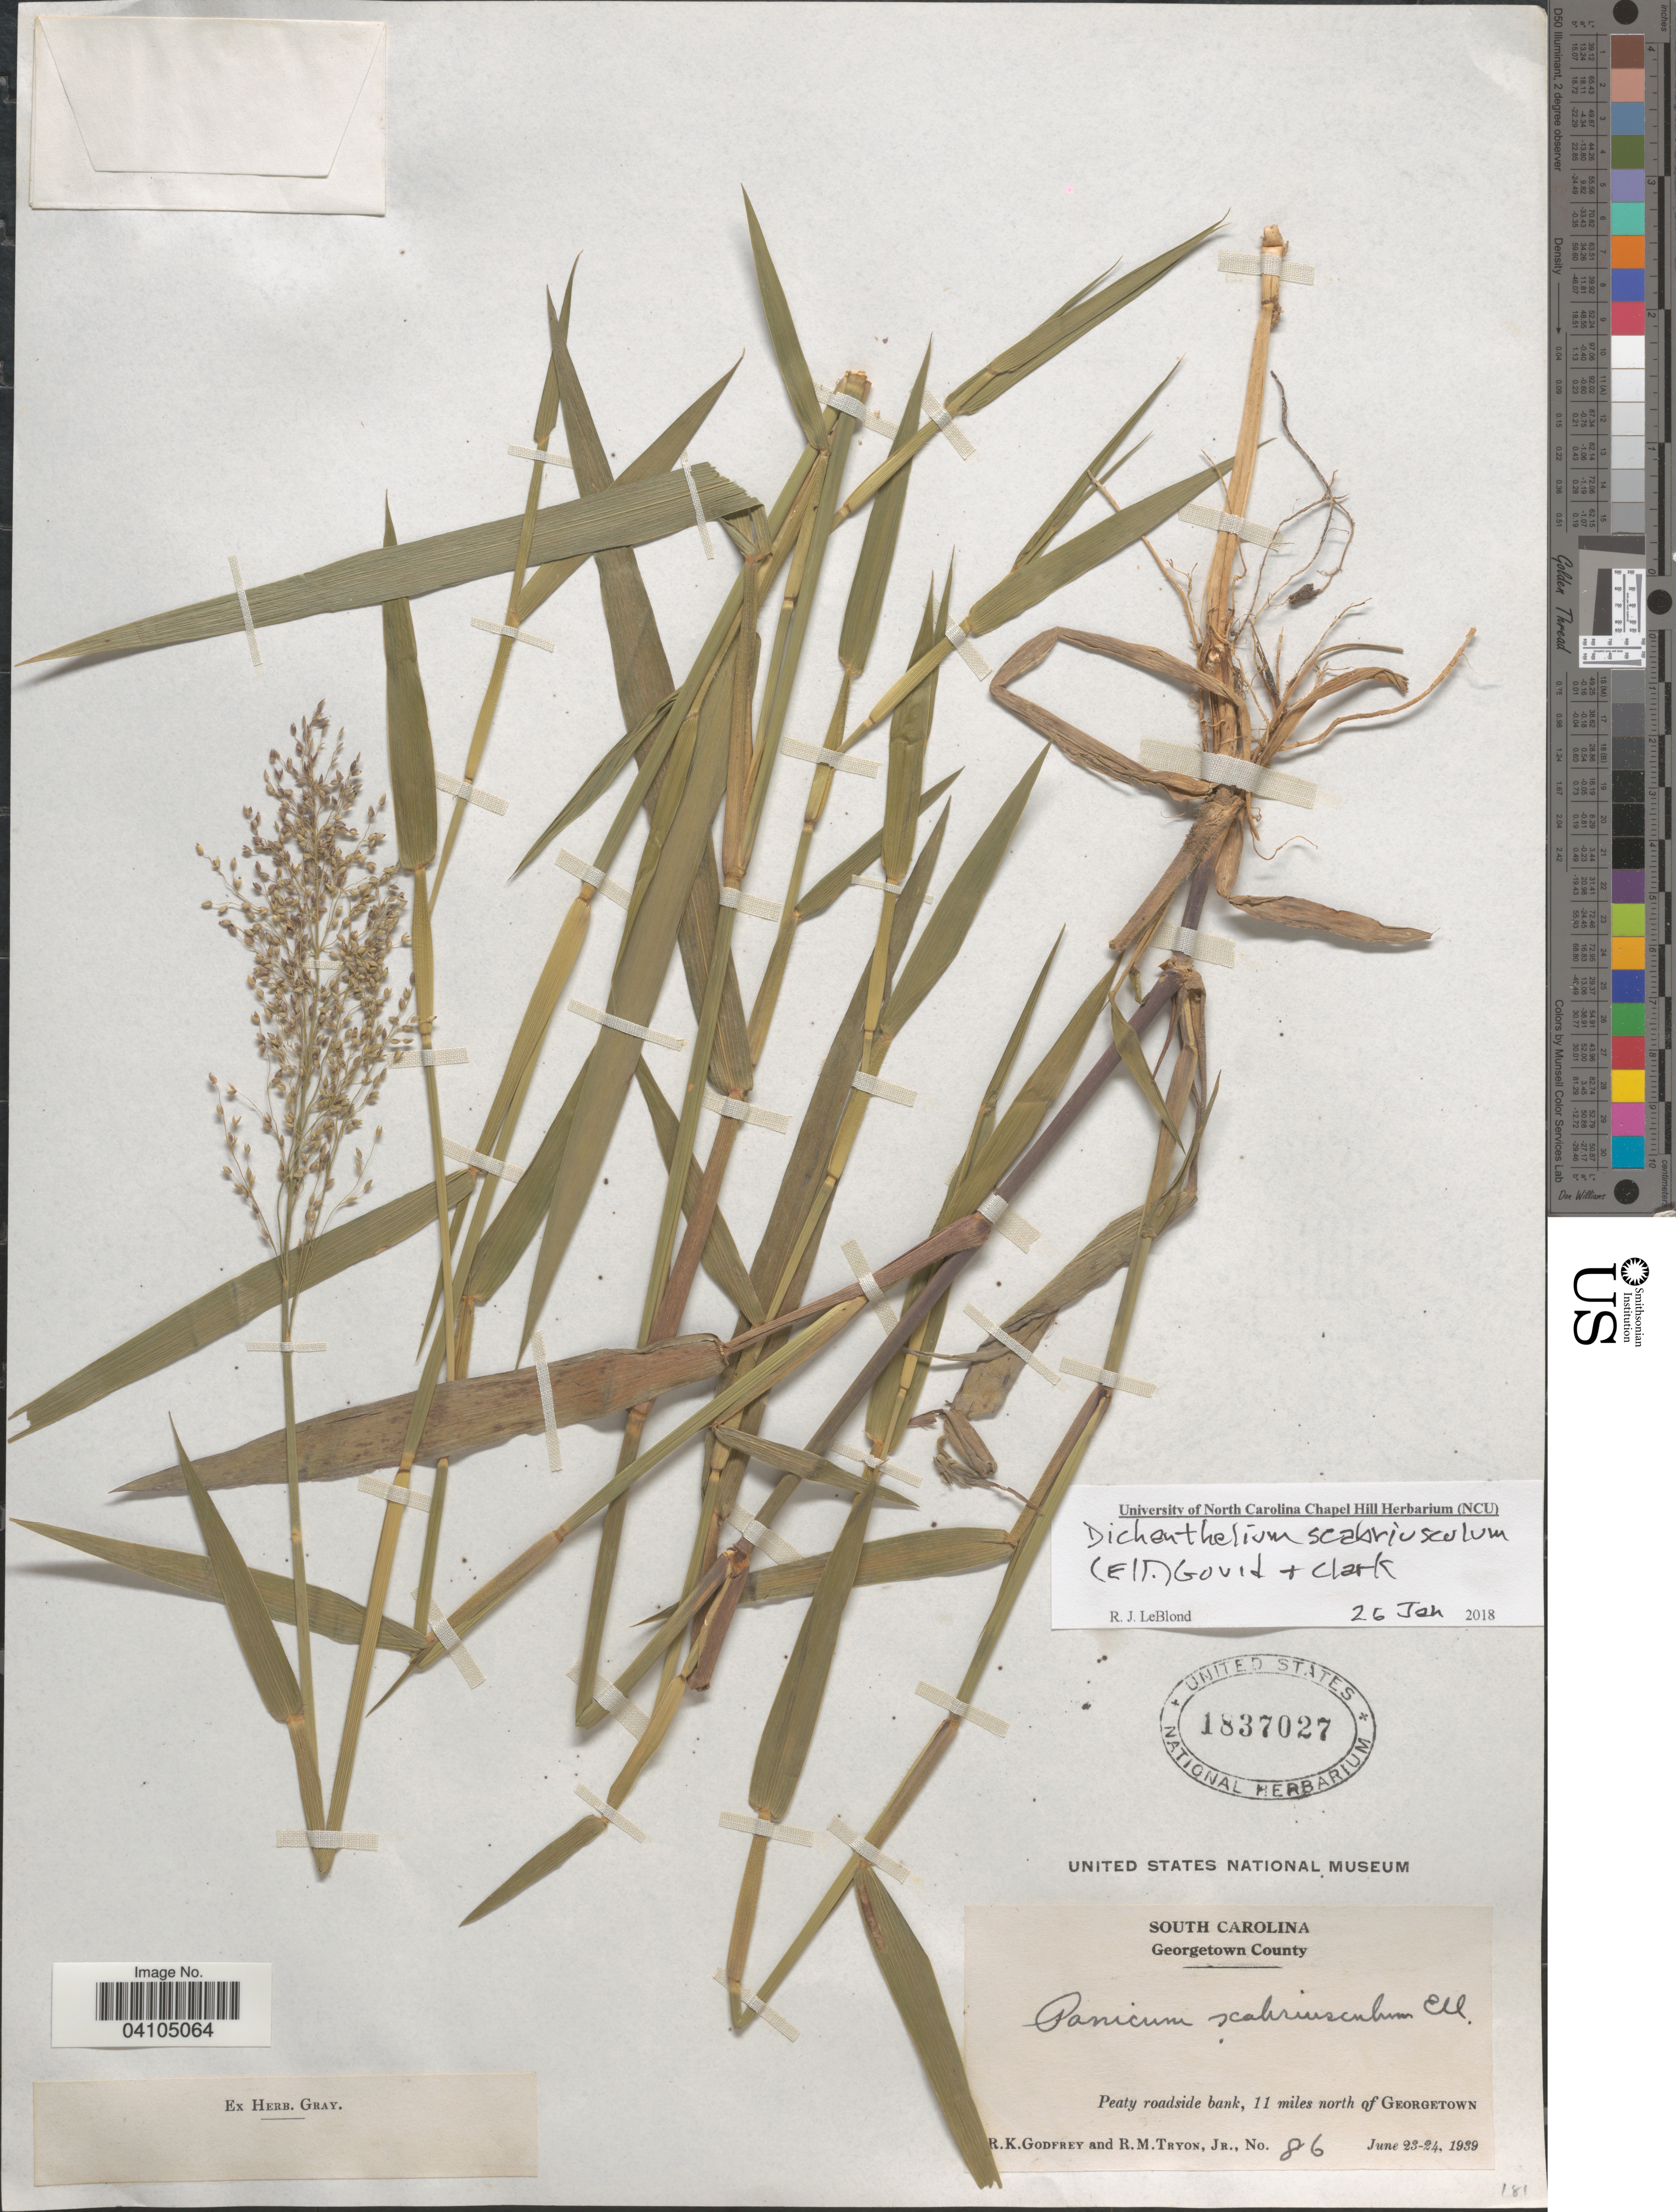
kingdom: Plantae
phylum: Tracheophyta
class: Liliopsida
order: Poales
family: Poaceae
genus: Dichanthelium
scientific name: Dichanthelium scabriusculum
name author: (Elliott) Gould & C.A. Clark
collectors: R. K. Godfrey & R. Tryon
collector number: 86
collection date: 1939-06-23/1939-06-24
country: United States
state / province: South Carolina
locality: Georgetown County. 11 miles north of Georgetown.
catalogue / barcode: US 1837027